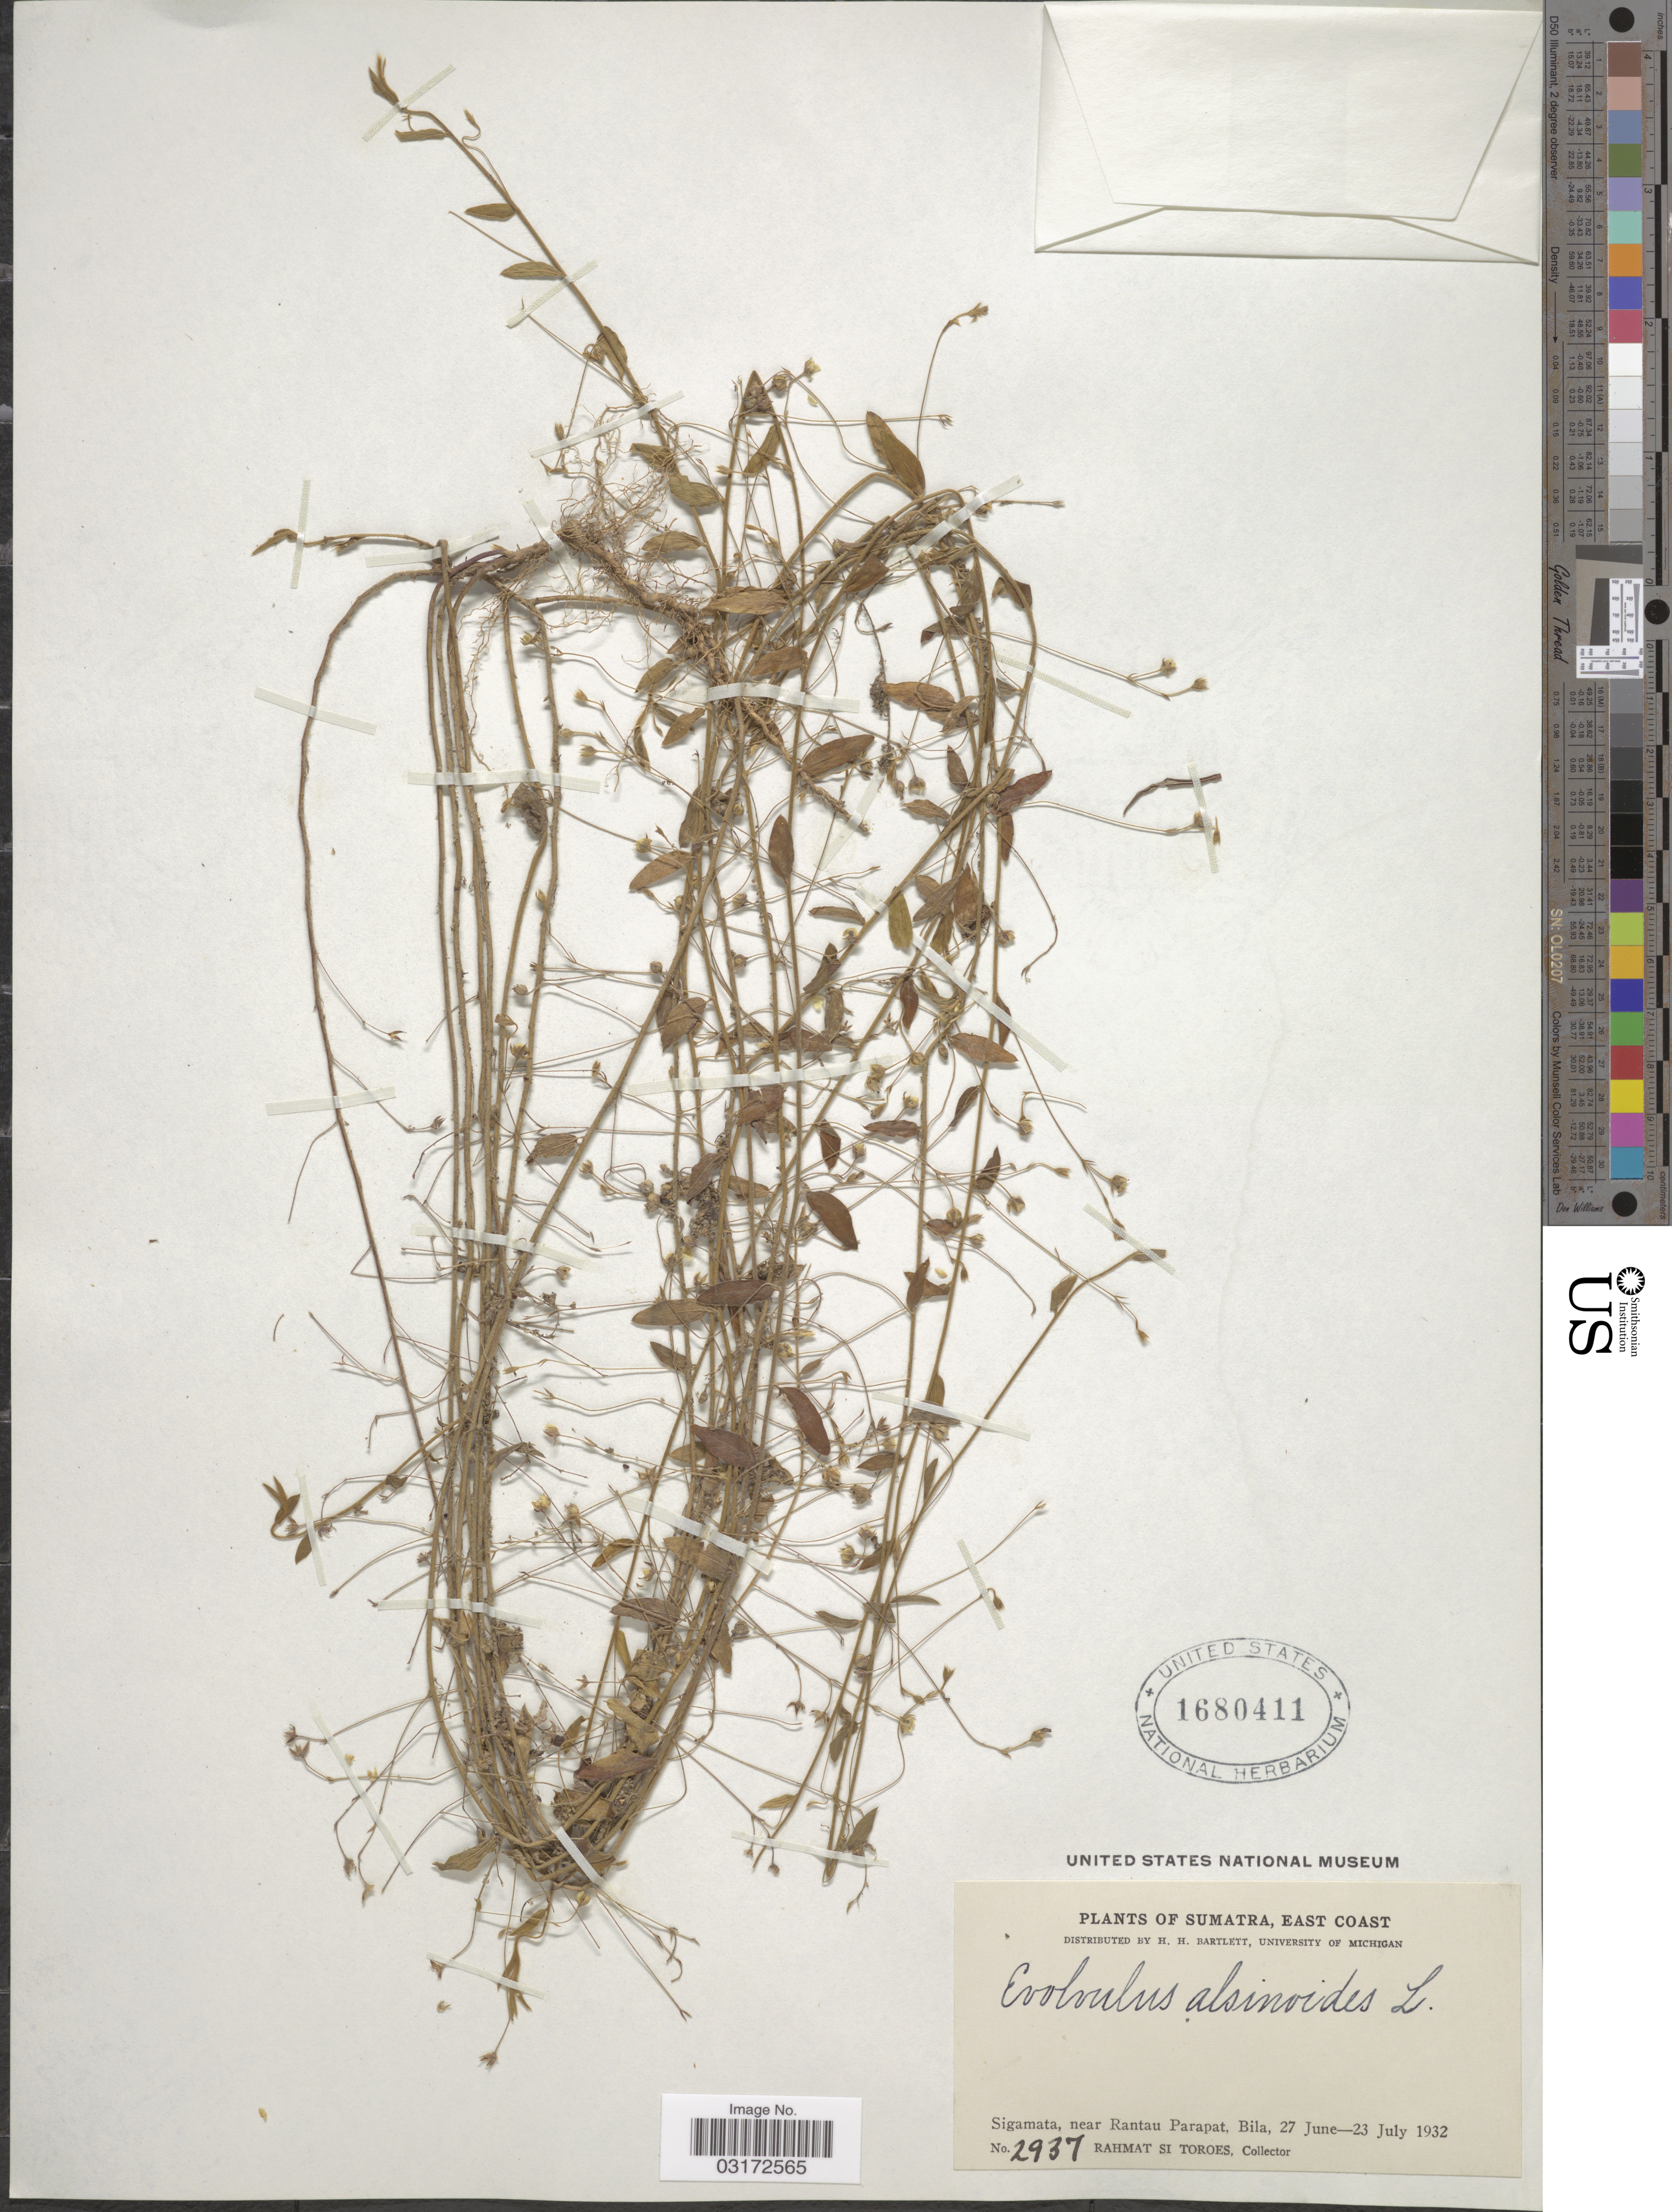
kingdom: Plantae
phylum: Tracheophyta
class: Magnoliopsida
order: Solanales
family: Convolvulaceae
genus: Evolvulus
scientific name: Evolvulus alsinoides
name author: (L.) L.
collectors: Rahmat Si Boeea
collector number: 2937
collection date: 1932-06-27/1932-07-23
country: Indonesia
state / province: Sumatra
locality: East Coast. Sigamata, near Rantau Parapat, Bila.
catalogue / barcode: US 1680411